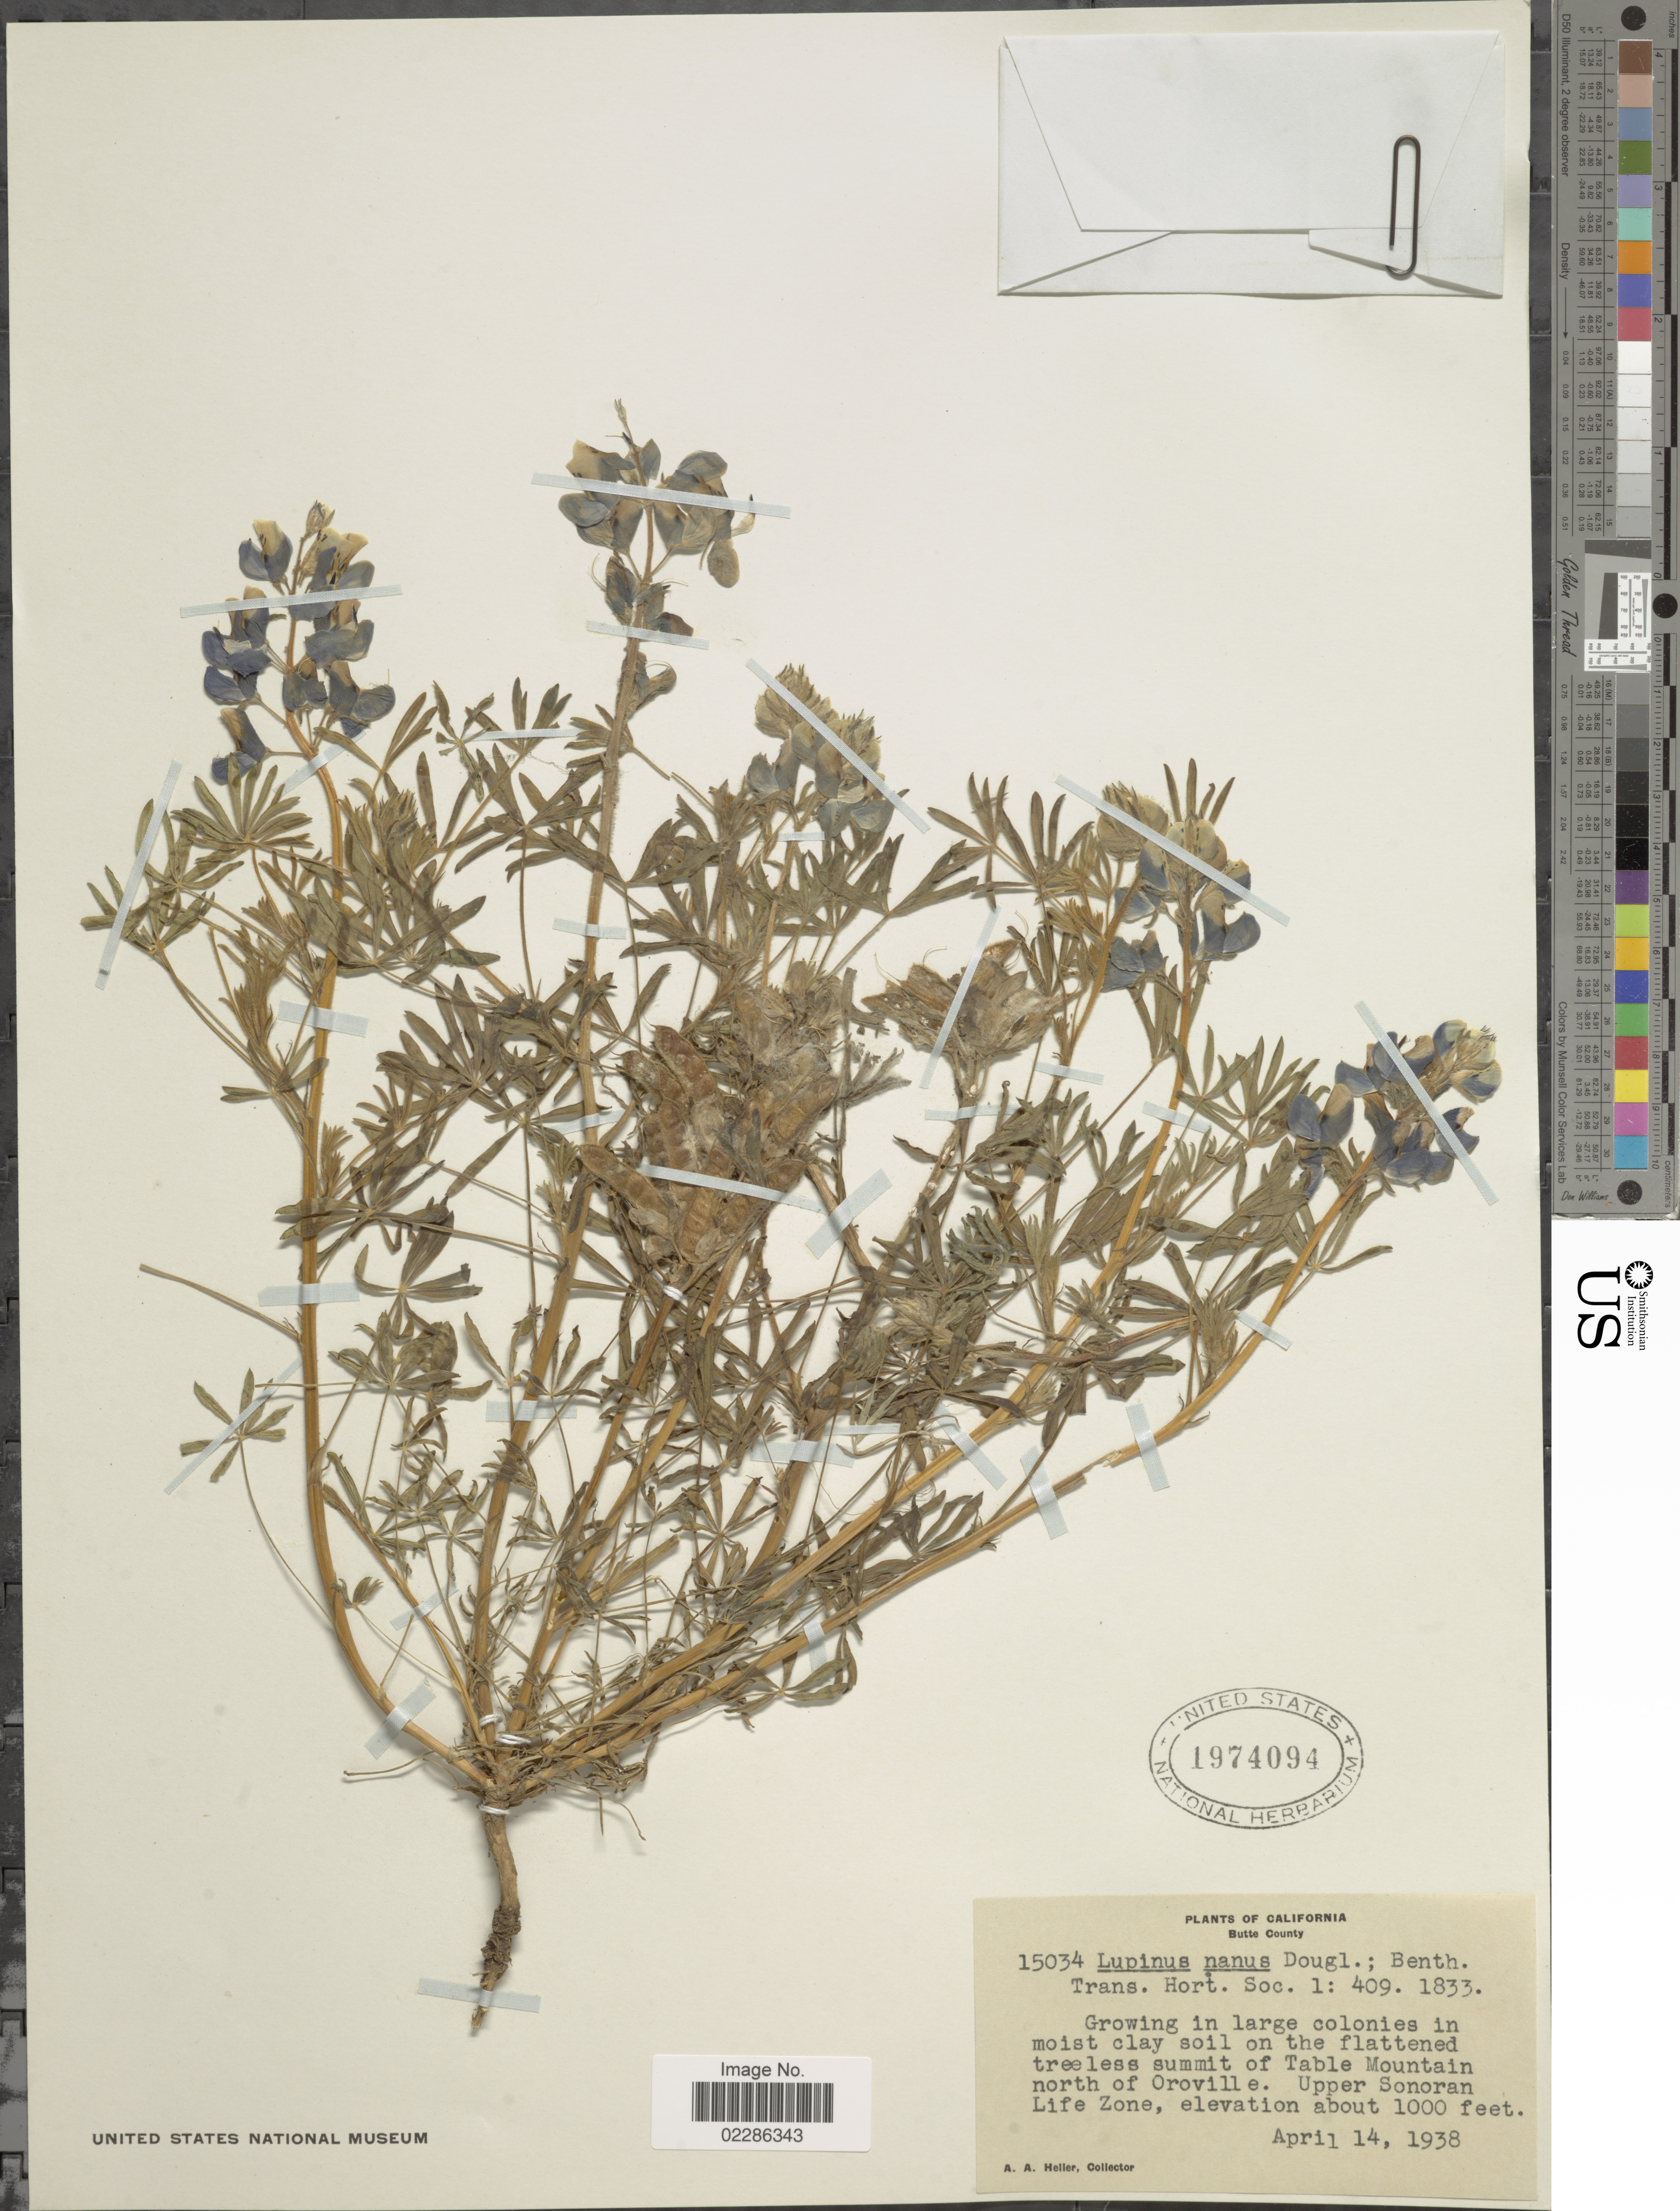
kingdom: Plantae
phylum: Tracheophyta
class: Magnoliopsida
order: Fabales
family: Fabaceae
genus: Lupinus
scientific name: Lupinus nanus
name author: Douglas ex Benth.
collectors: A. A. Heller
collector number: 15034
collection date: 1938-04-14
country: United States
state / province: California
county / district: Butte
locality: Butte County, Growing in large colonies in moist clay soil on the flattened treeless summit of Table Mountain north of Oroville. Upper Sonoran Life Zone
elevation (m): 305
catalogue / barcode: US 1974094